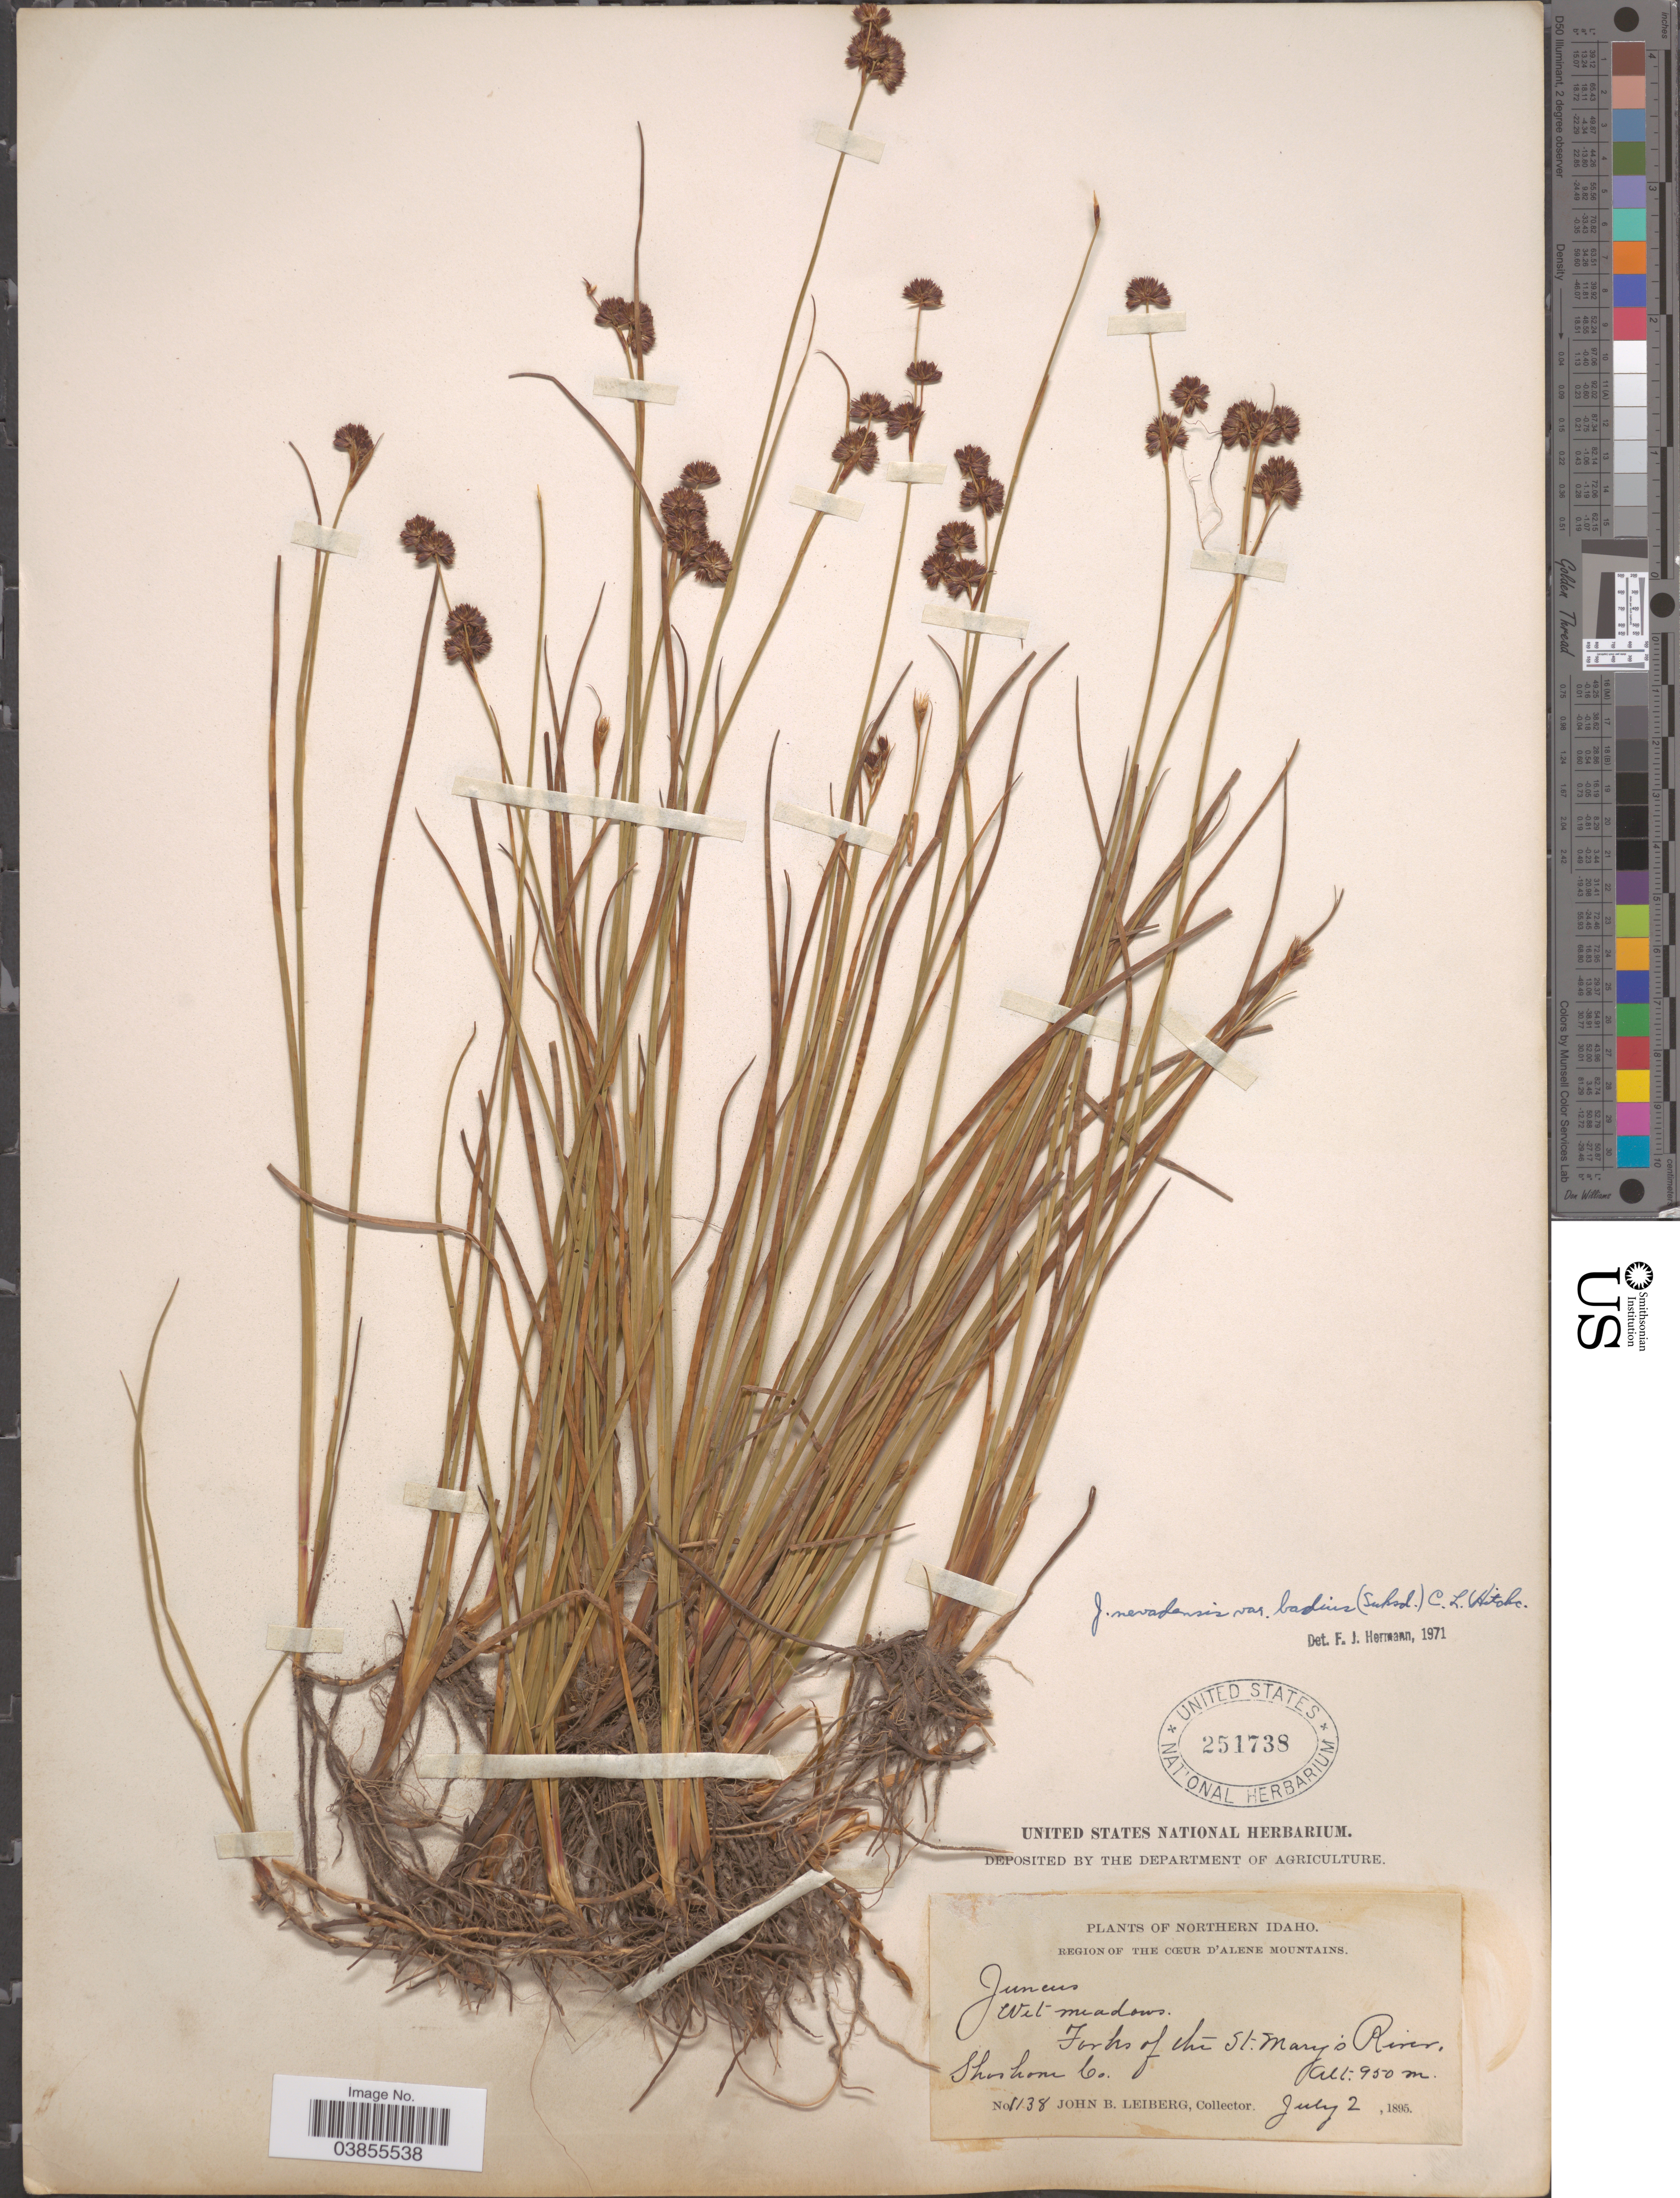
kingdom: Plantae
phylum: Tracheophyta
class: Liliopsida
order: Poales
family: Juncaceae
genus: Juncus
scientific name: Juncus nevadensis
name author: S. Watson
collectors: J. B. Leiberg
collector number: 1138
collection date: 1895-07-02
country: United States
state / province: Idaho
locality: Northern Idaho. Region of the Cœur d'Alene Mountains. Forks of the St. Mary's River, Shoshone Co.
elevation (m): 950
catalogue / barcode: US 251738